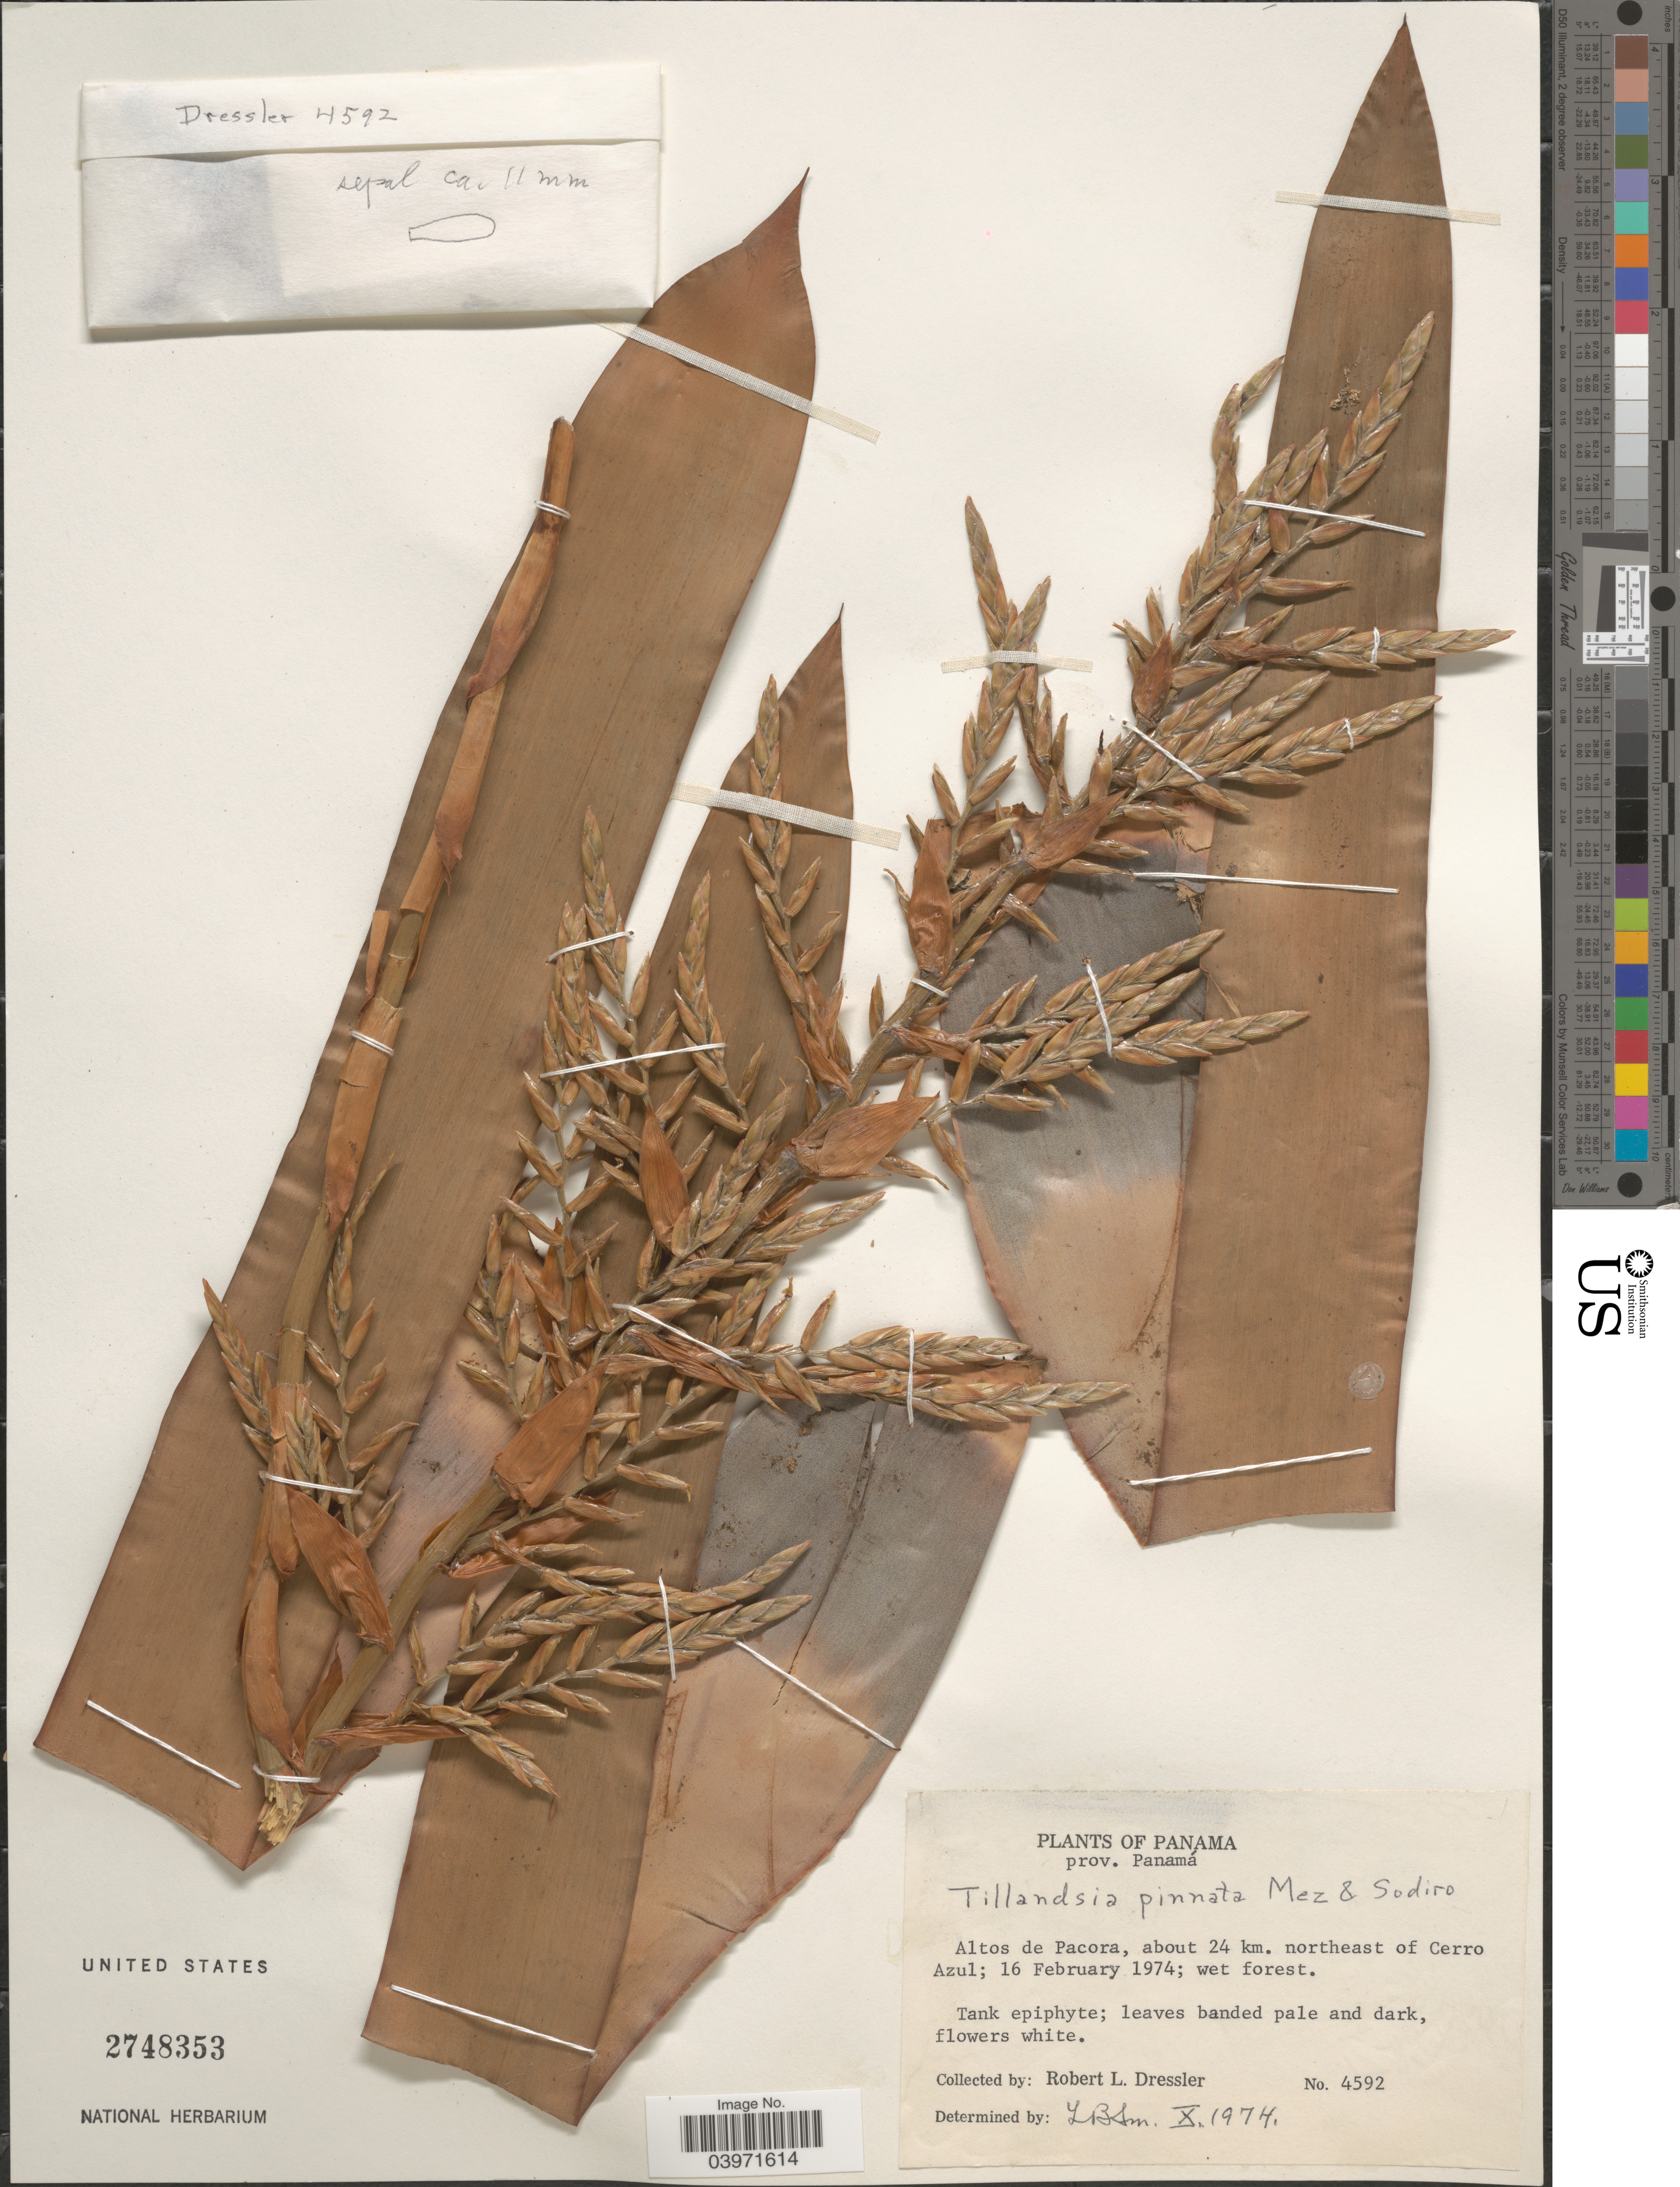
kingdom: Plantae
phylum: Tracheophyta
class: Liliopsida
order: Poales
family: Bromeliaceae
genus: Tillandsia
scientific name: Tillandsia pinnata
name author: Mez & Sodiro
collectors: R. Dressler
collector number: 4592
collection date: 1974-02-16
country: Panama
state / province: Panamá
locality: Altos de Pacora, about 24 km. northeast of Cerro Azul.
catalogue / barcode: US 2748353